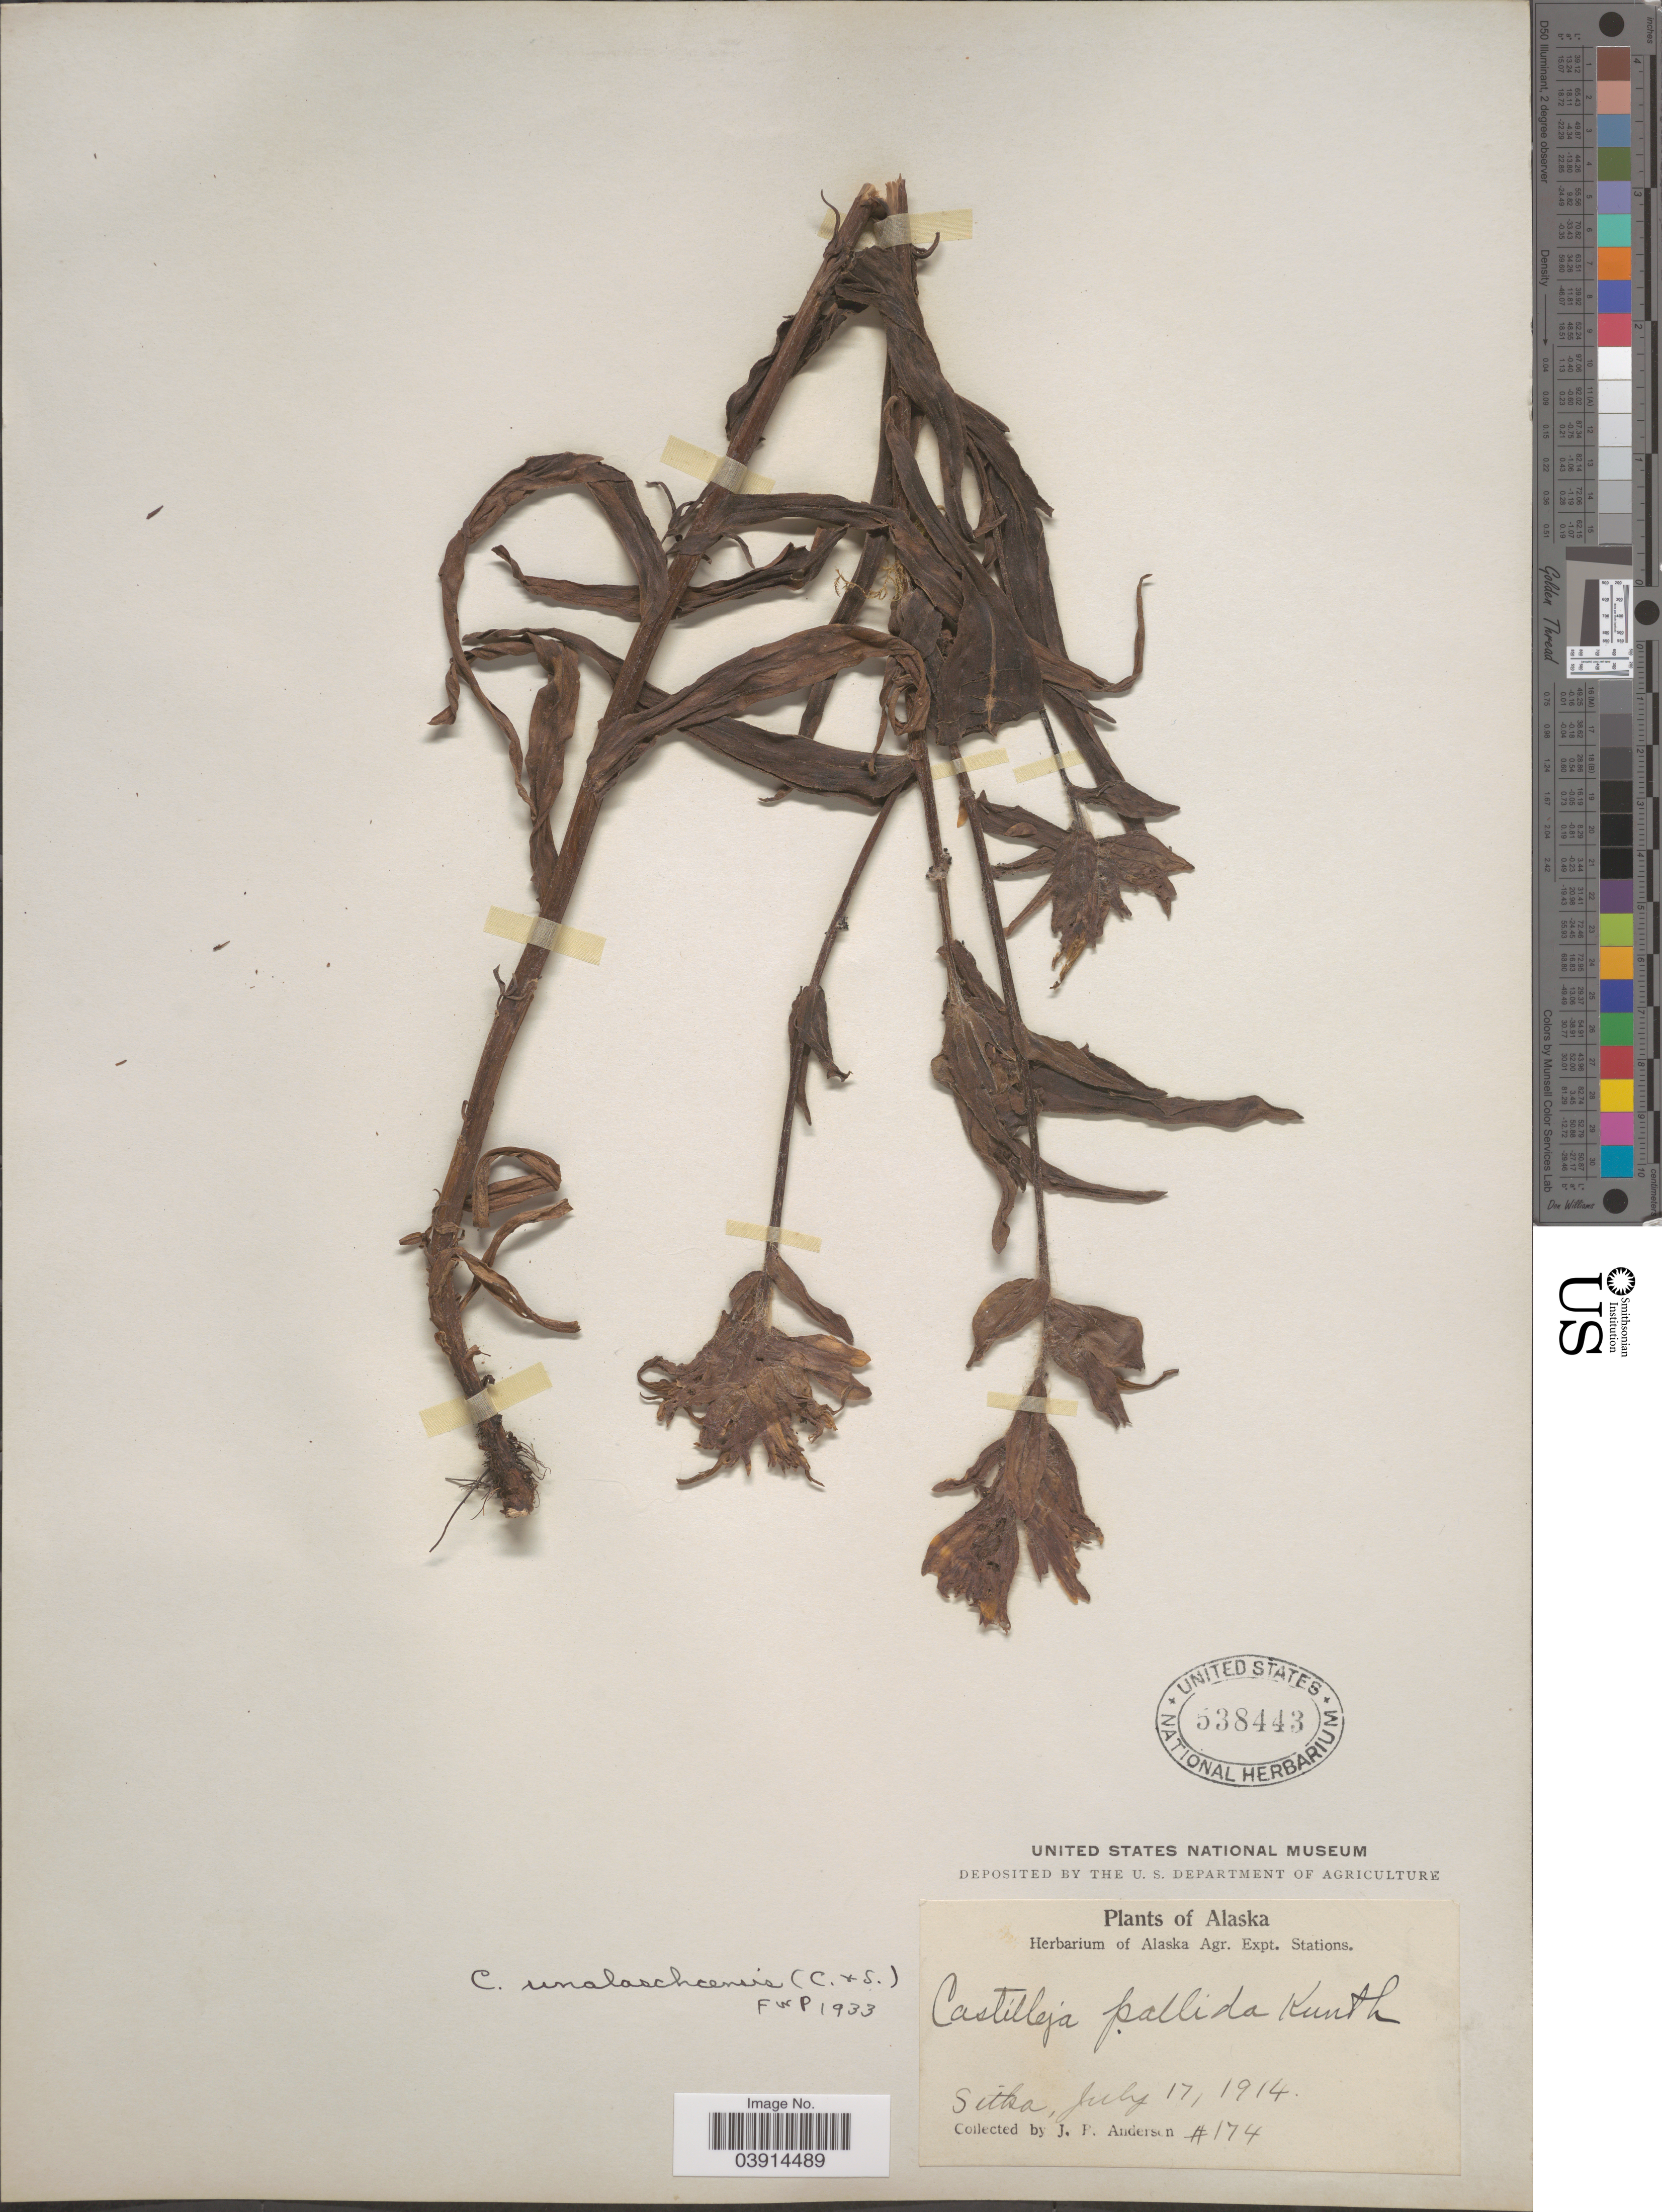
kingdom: Plantae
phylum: Tracheophyta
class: Magnoliopsida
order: Lamiales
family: Orobanchaceae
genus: Castilleja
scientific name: Castilleja unalaschcensis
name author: (Cham. & Schltdl.) Malte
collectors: J. P. Anderson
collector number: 174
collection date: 1914-07-17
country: United States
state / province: Alaska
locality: Sitka.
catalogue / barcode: US 538443